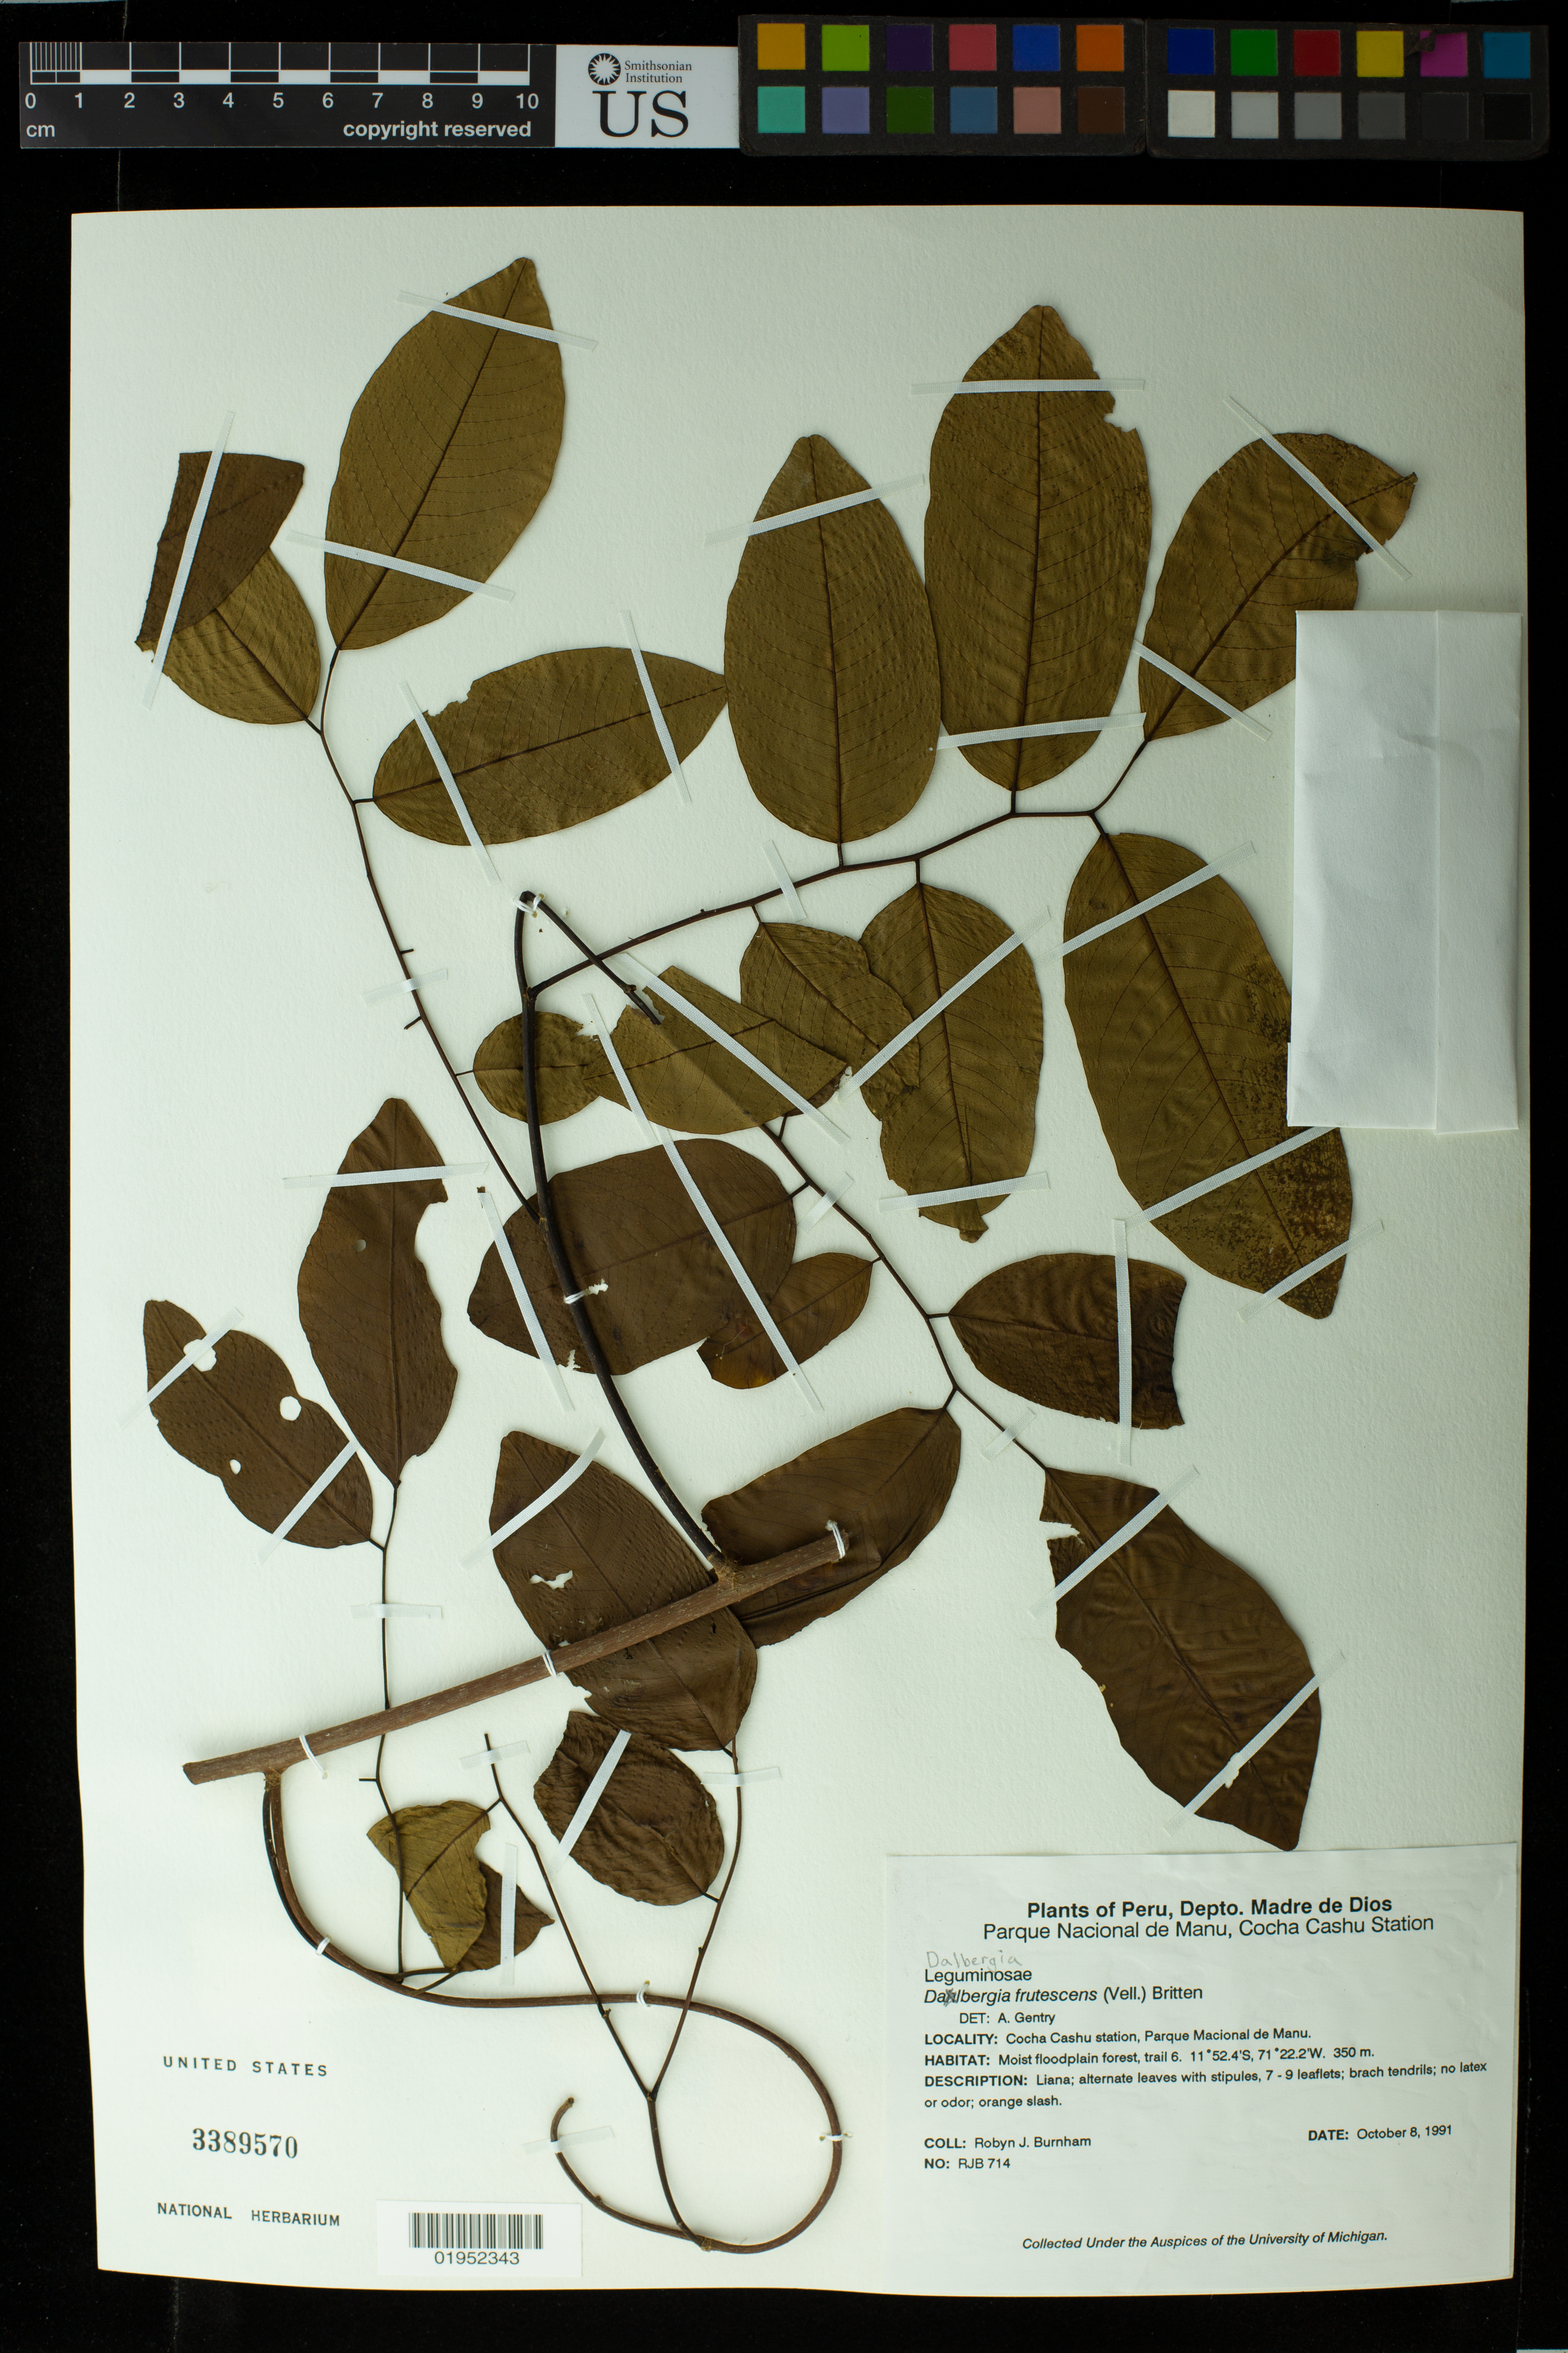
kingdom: Plantae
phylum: Tracheophyta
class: Magnoliopsida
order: Fabales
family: Fabaceae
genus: Dalbergia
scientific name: Dalbergia frutescens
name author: (Vell.) Britton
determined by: Gentry, A. H.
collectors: R. J. Burnham & P. Nuñez V.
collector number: RJB 714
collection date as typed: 17 Oct 1991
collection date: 1991-10-17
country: Peru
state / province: Madre de Dios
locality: Parque Nacional de Manu, Cocha Cashu Station. Across river from station: ravine plot 2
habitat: Moist floodplain forest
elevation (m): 350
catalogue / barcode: US 3389570